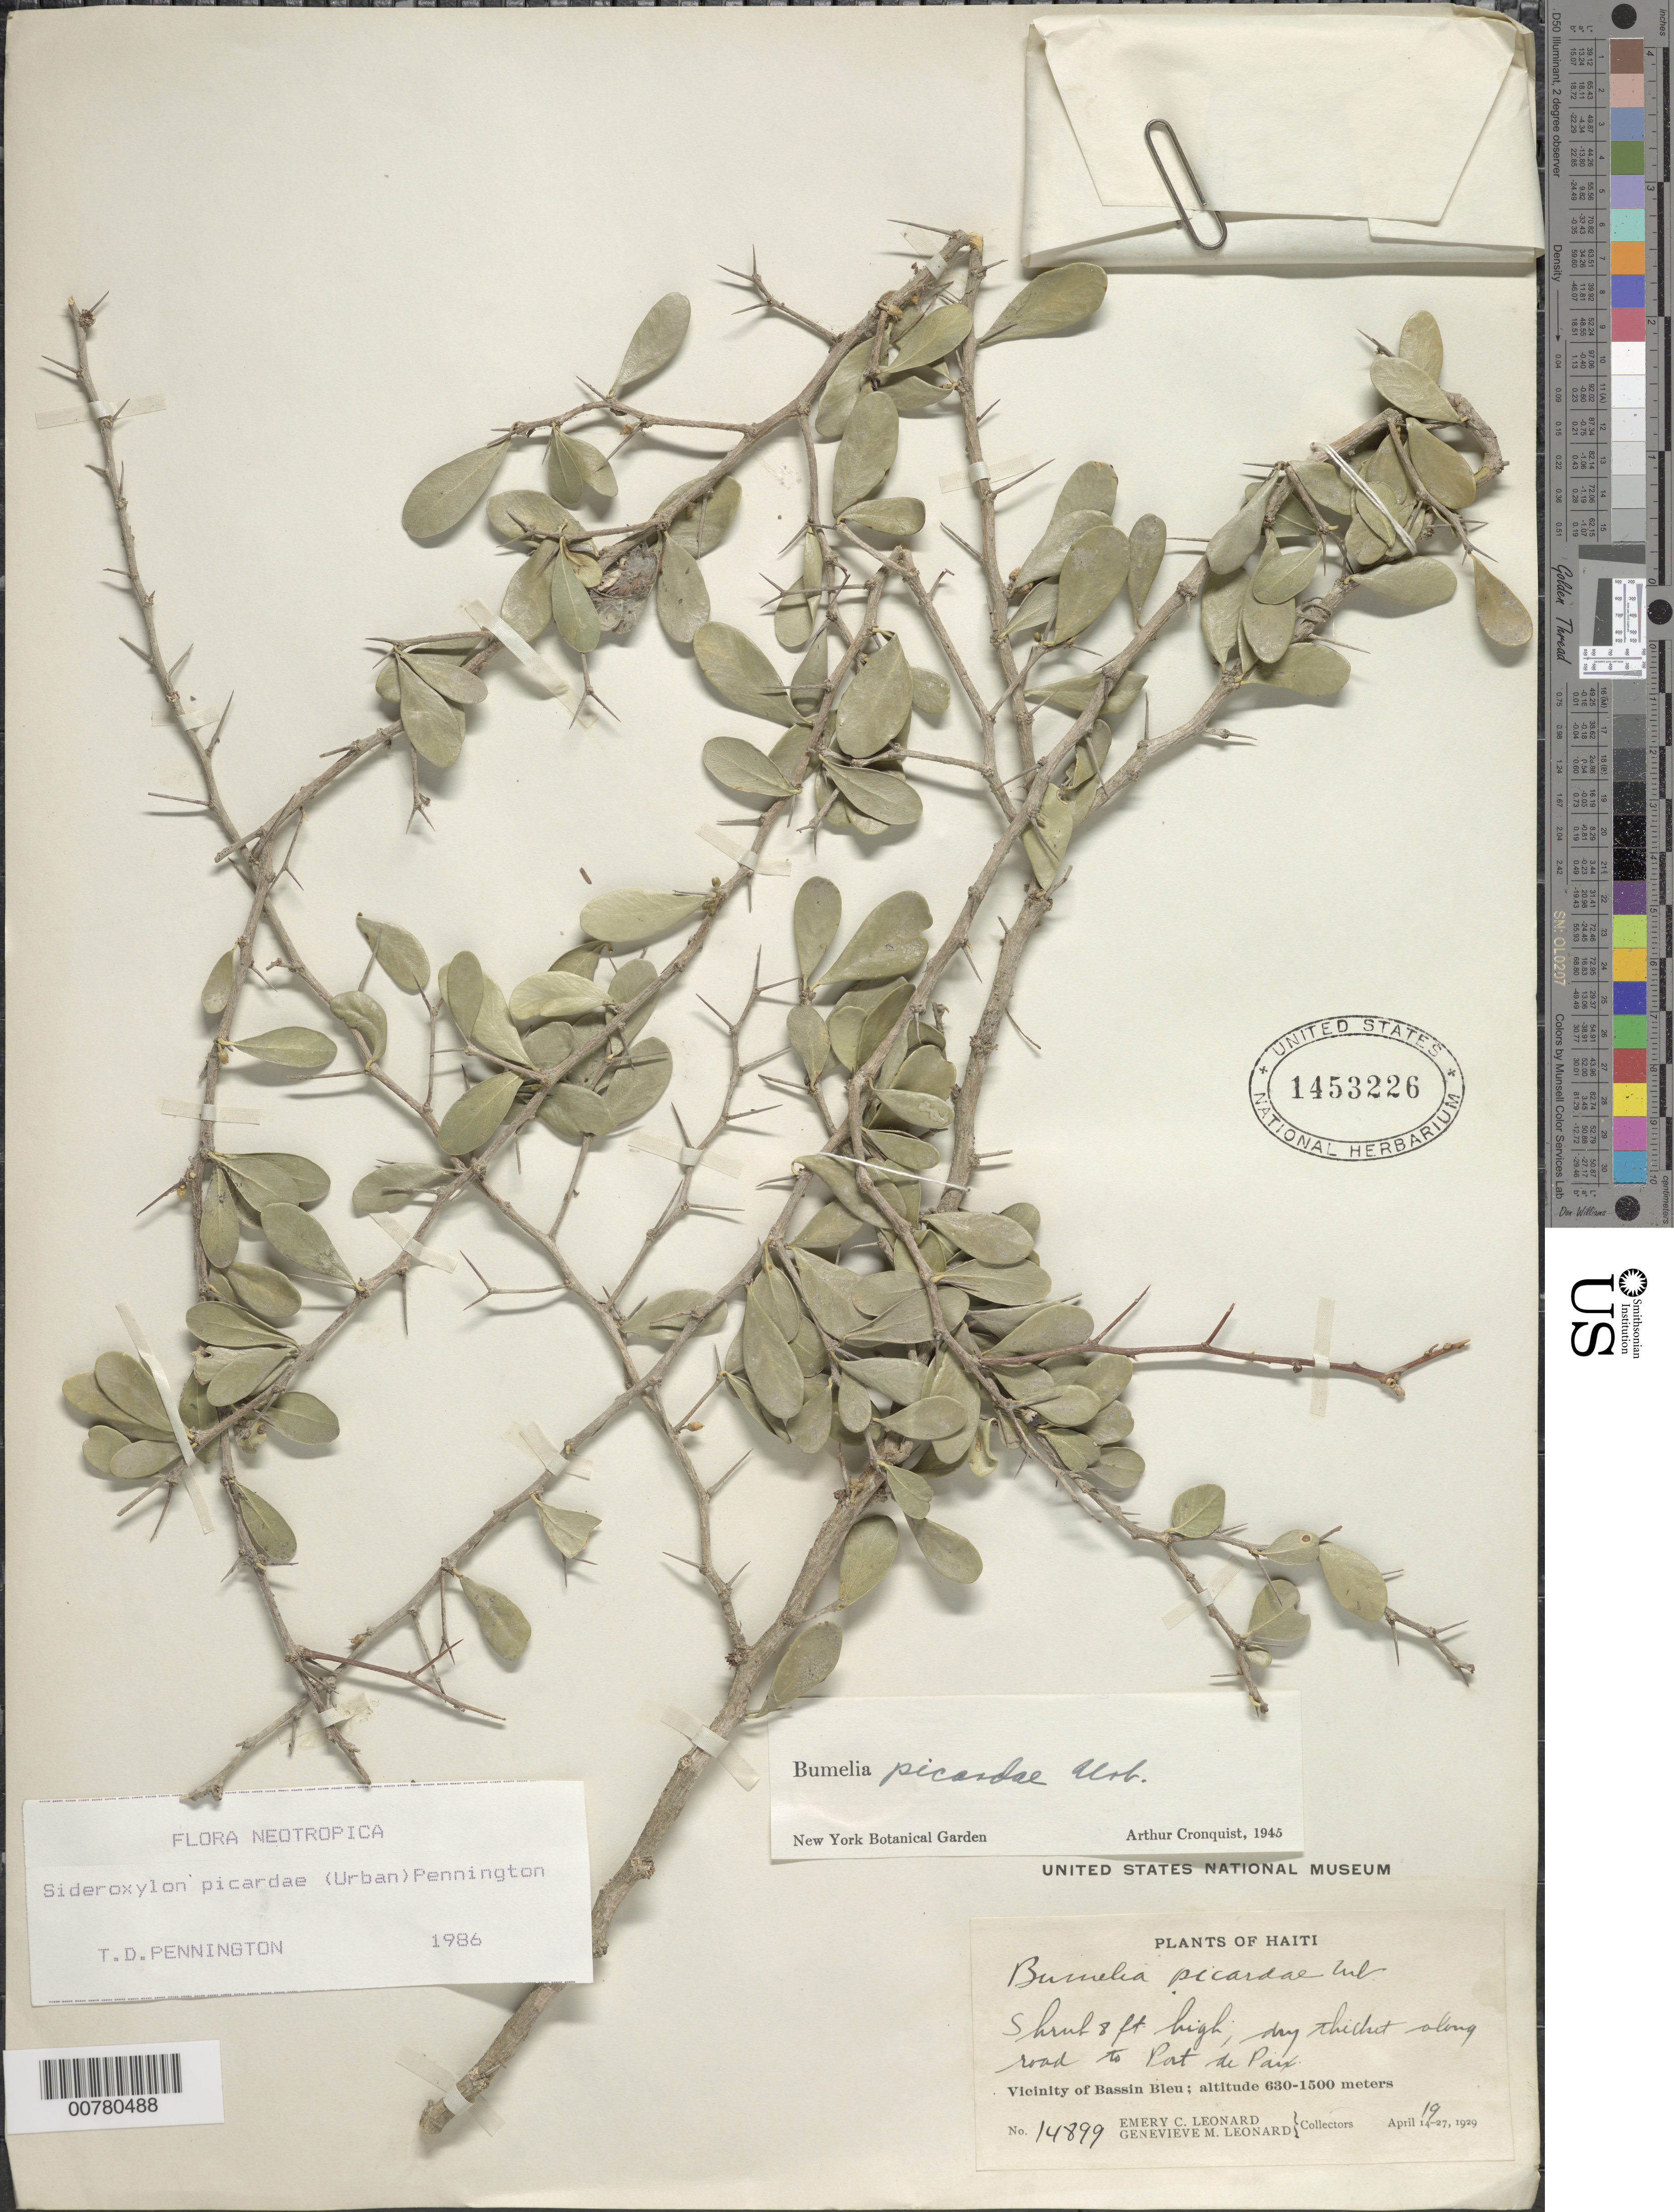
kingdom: Plantae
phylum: Tracheophyta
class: Magnoliopsida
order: Ericales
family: Sapotaceae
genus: Sideroxylon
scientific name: Sideroxylon picardae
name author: (Urb.) T.D. Penn.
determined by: Pennington, T. D., (K)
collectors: E. C. Leonard & G. M. Leonard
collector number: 14899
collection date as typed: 19 Apr 1929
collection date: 1929-04-19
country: Haiti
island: Hispaniola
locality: Vicinity of Bassin Bleu, along road to Port de Paix.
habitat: Dry thicket.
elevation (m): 630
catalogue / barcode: US 1453226